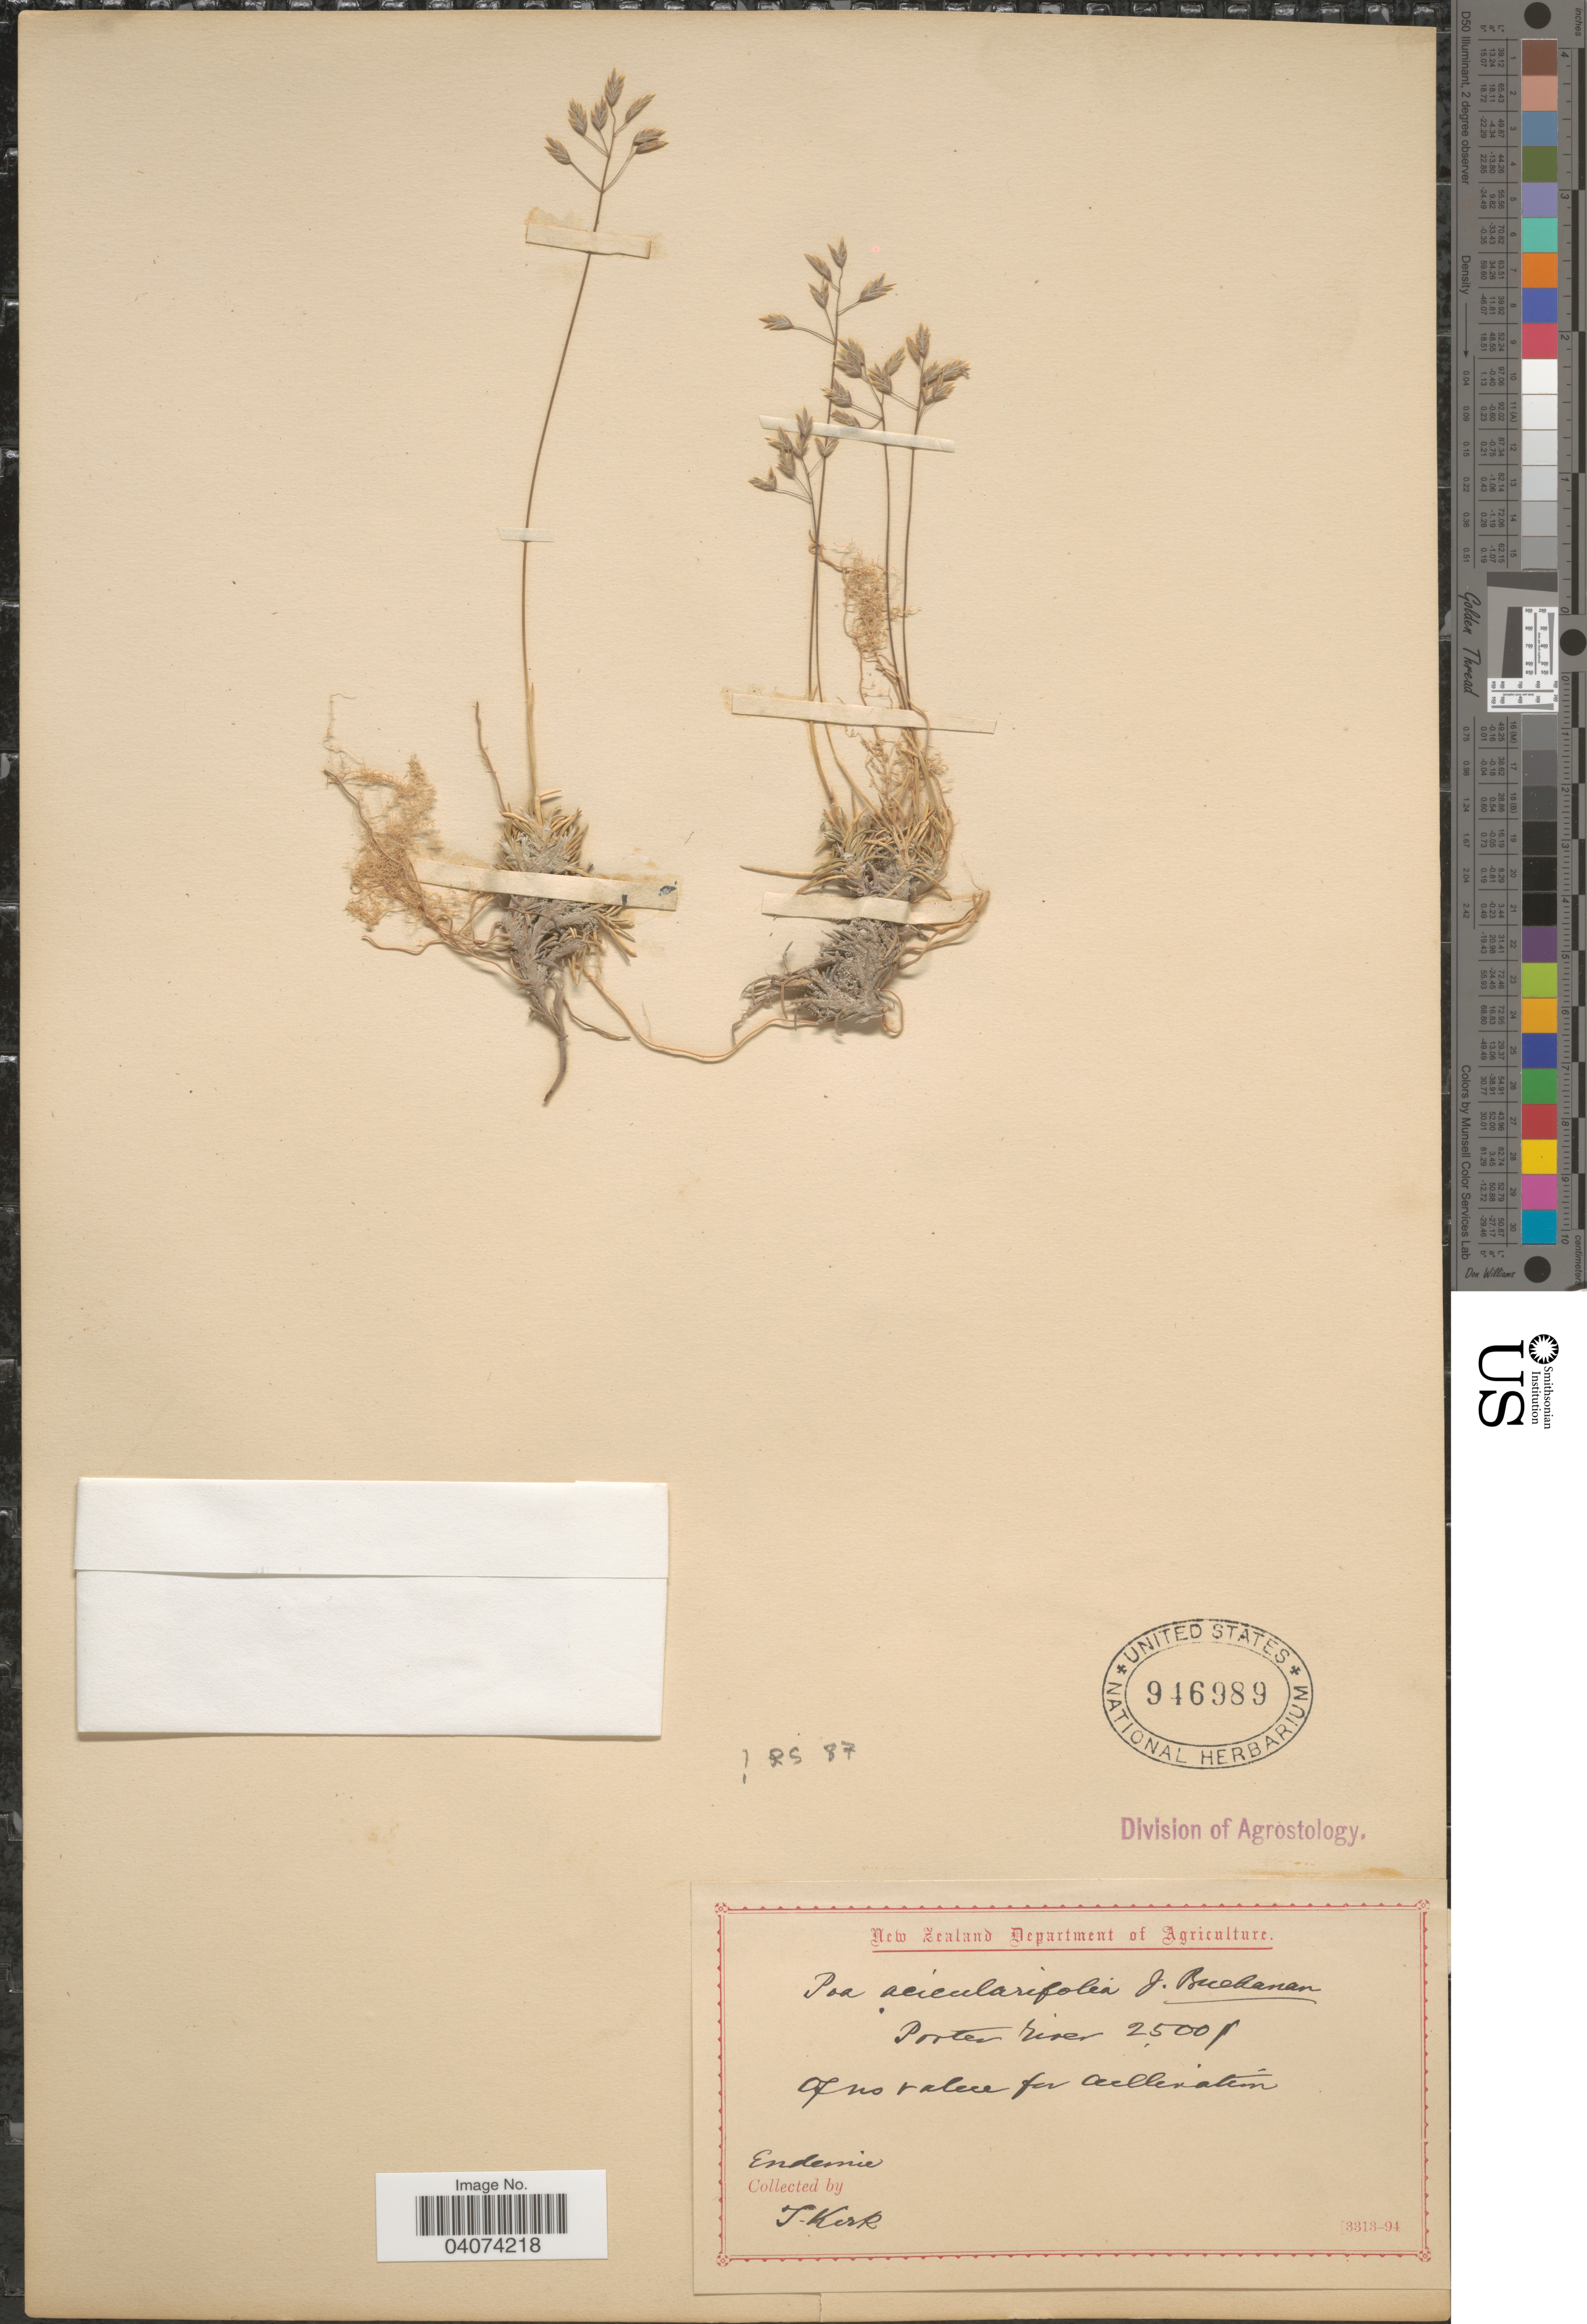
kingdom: Plantae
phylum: Tracheophyta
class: Liliopsida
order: Poales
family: Poaceae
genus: Poa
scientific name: Poa acicularifolia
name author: Buchanan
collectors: T. Kirk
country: New Zealand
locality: Porter river.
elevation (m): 762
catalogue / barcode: US 946989